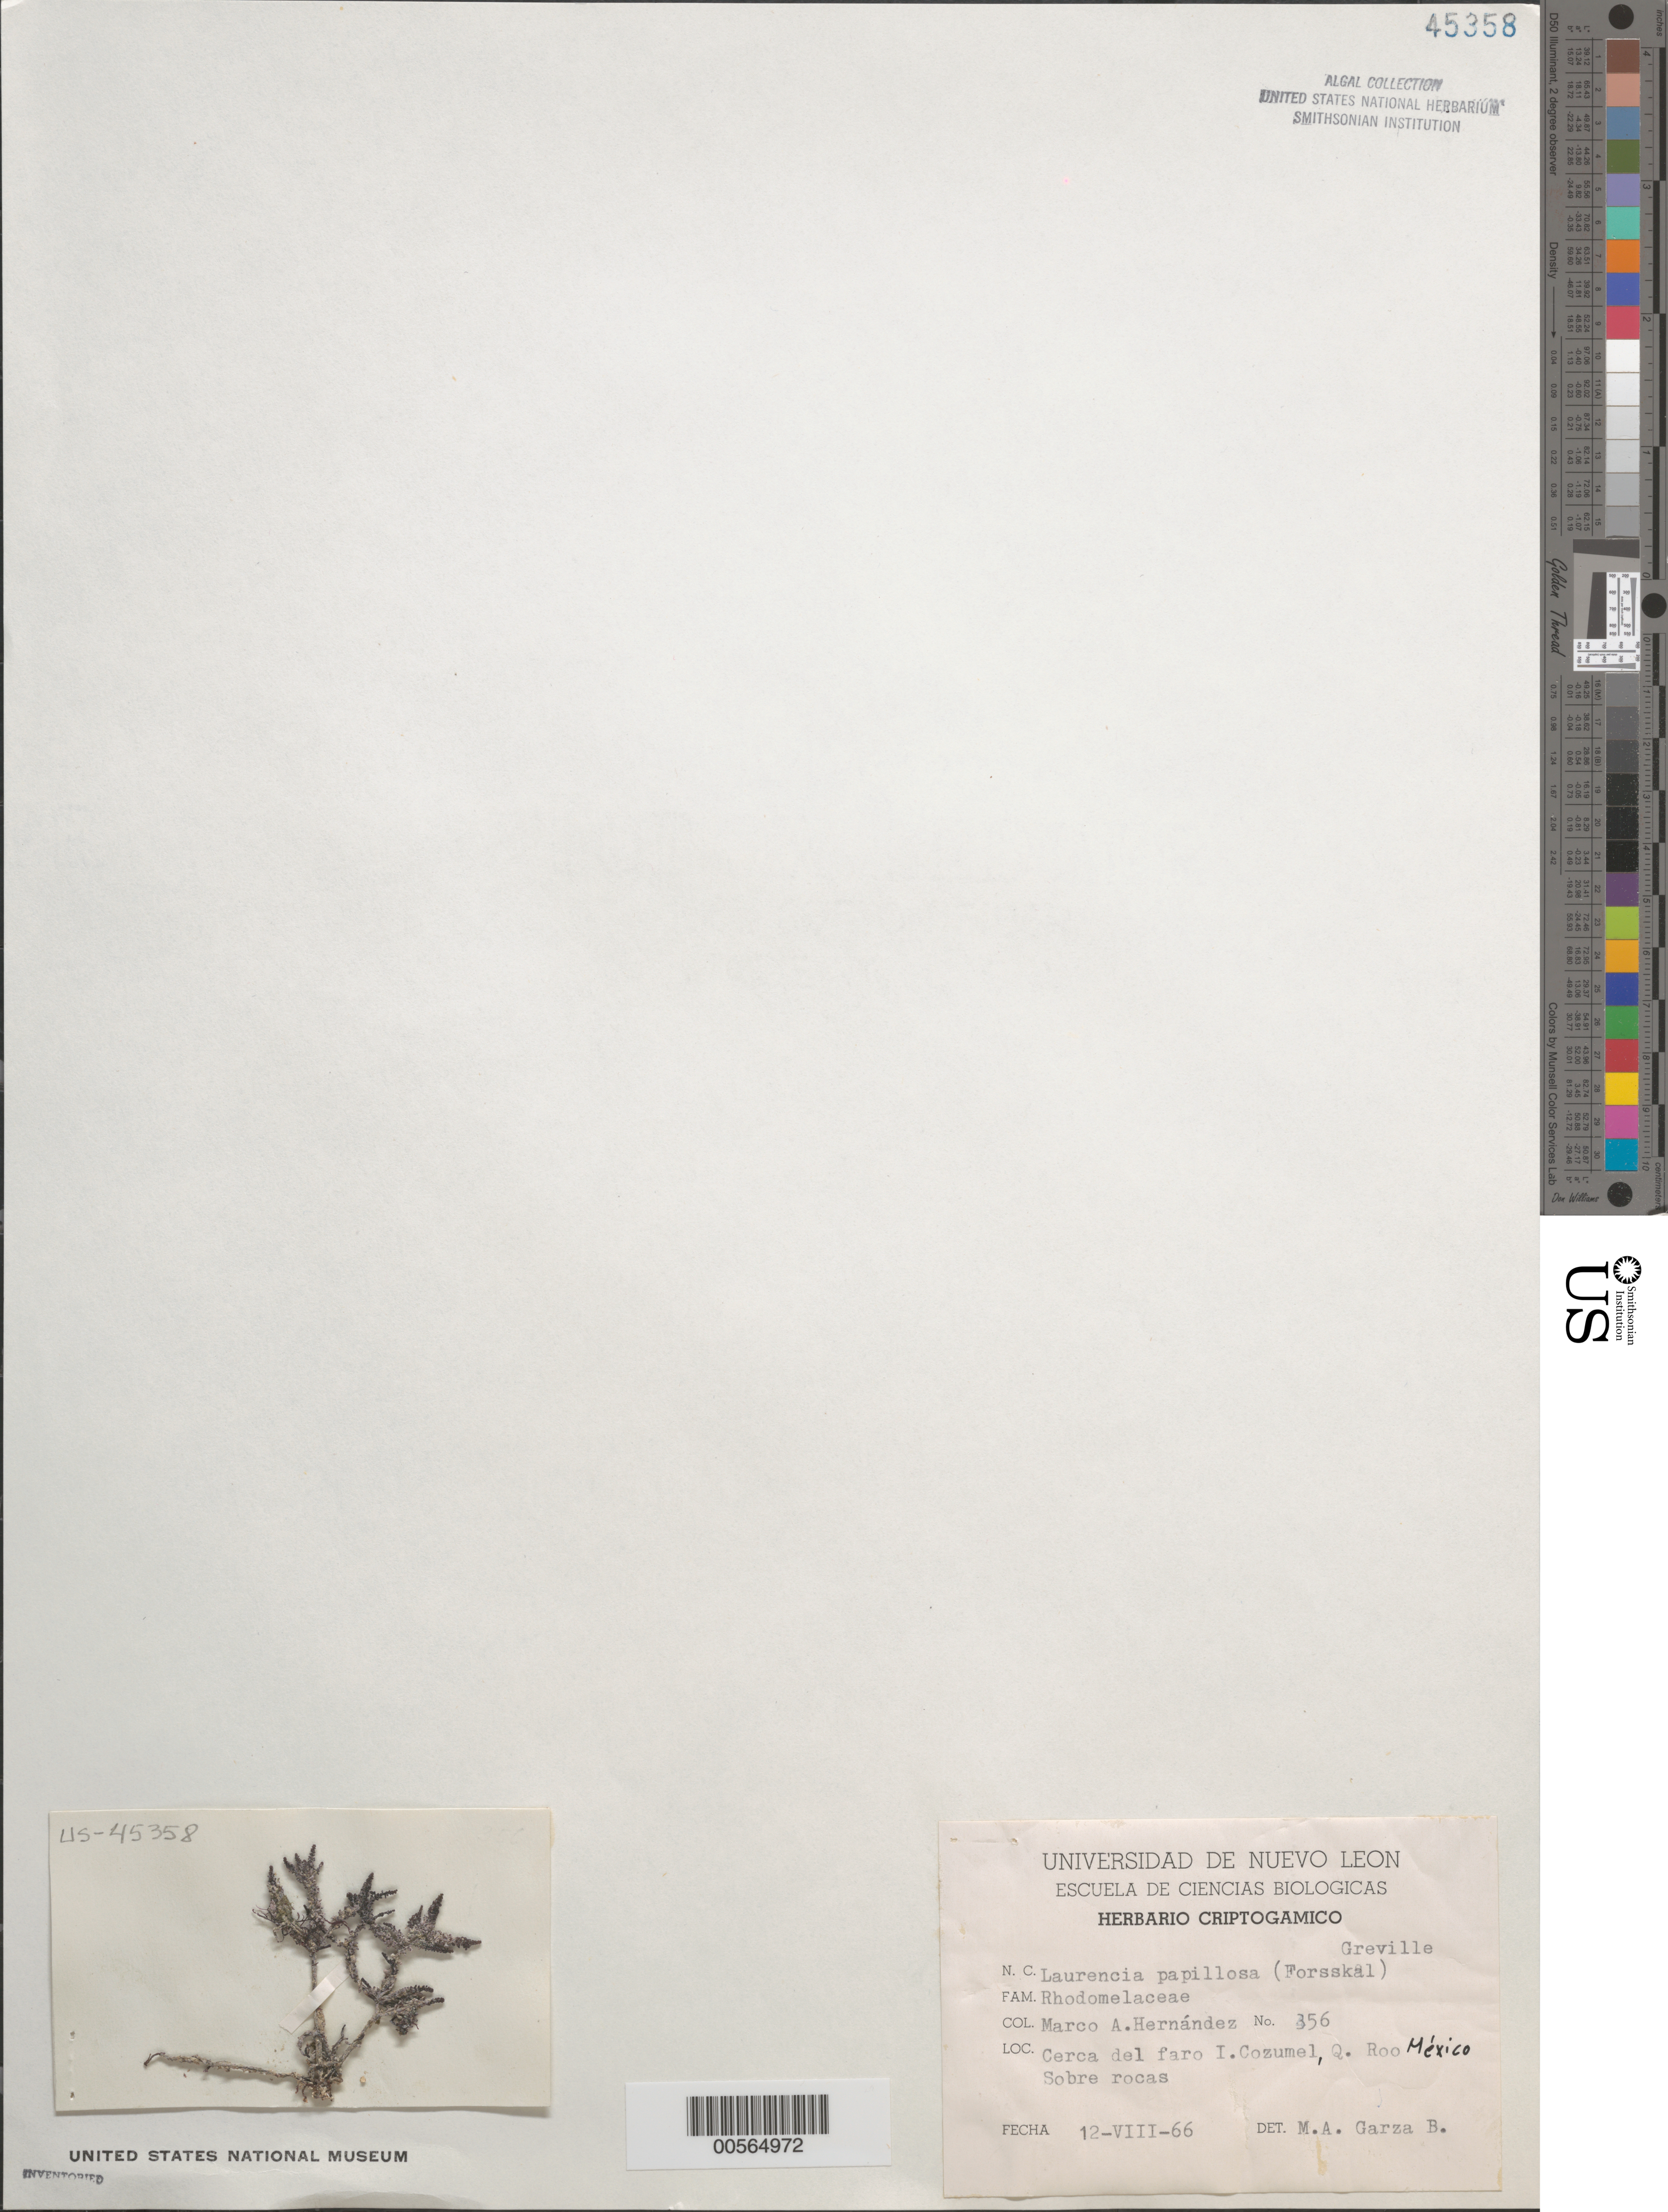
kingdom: Plantae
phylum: Rhodophyta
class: Florideophyceae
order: Ceramiales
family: Rhodomelaceae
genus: Palisada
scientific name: Palisada perforata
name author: (Bory) K.W. Nam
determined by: Algae name updating Project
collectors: M. A. Hernandez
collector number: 356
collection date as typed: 12 Aug 1966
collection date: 1966-08-12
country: Mexico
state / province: Quintana Roo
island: Isla Cozumel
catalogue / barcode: US 45358